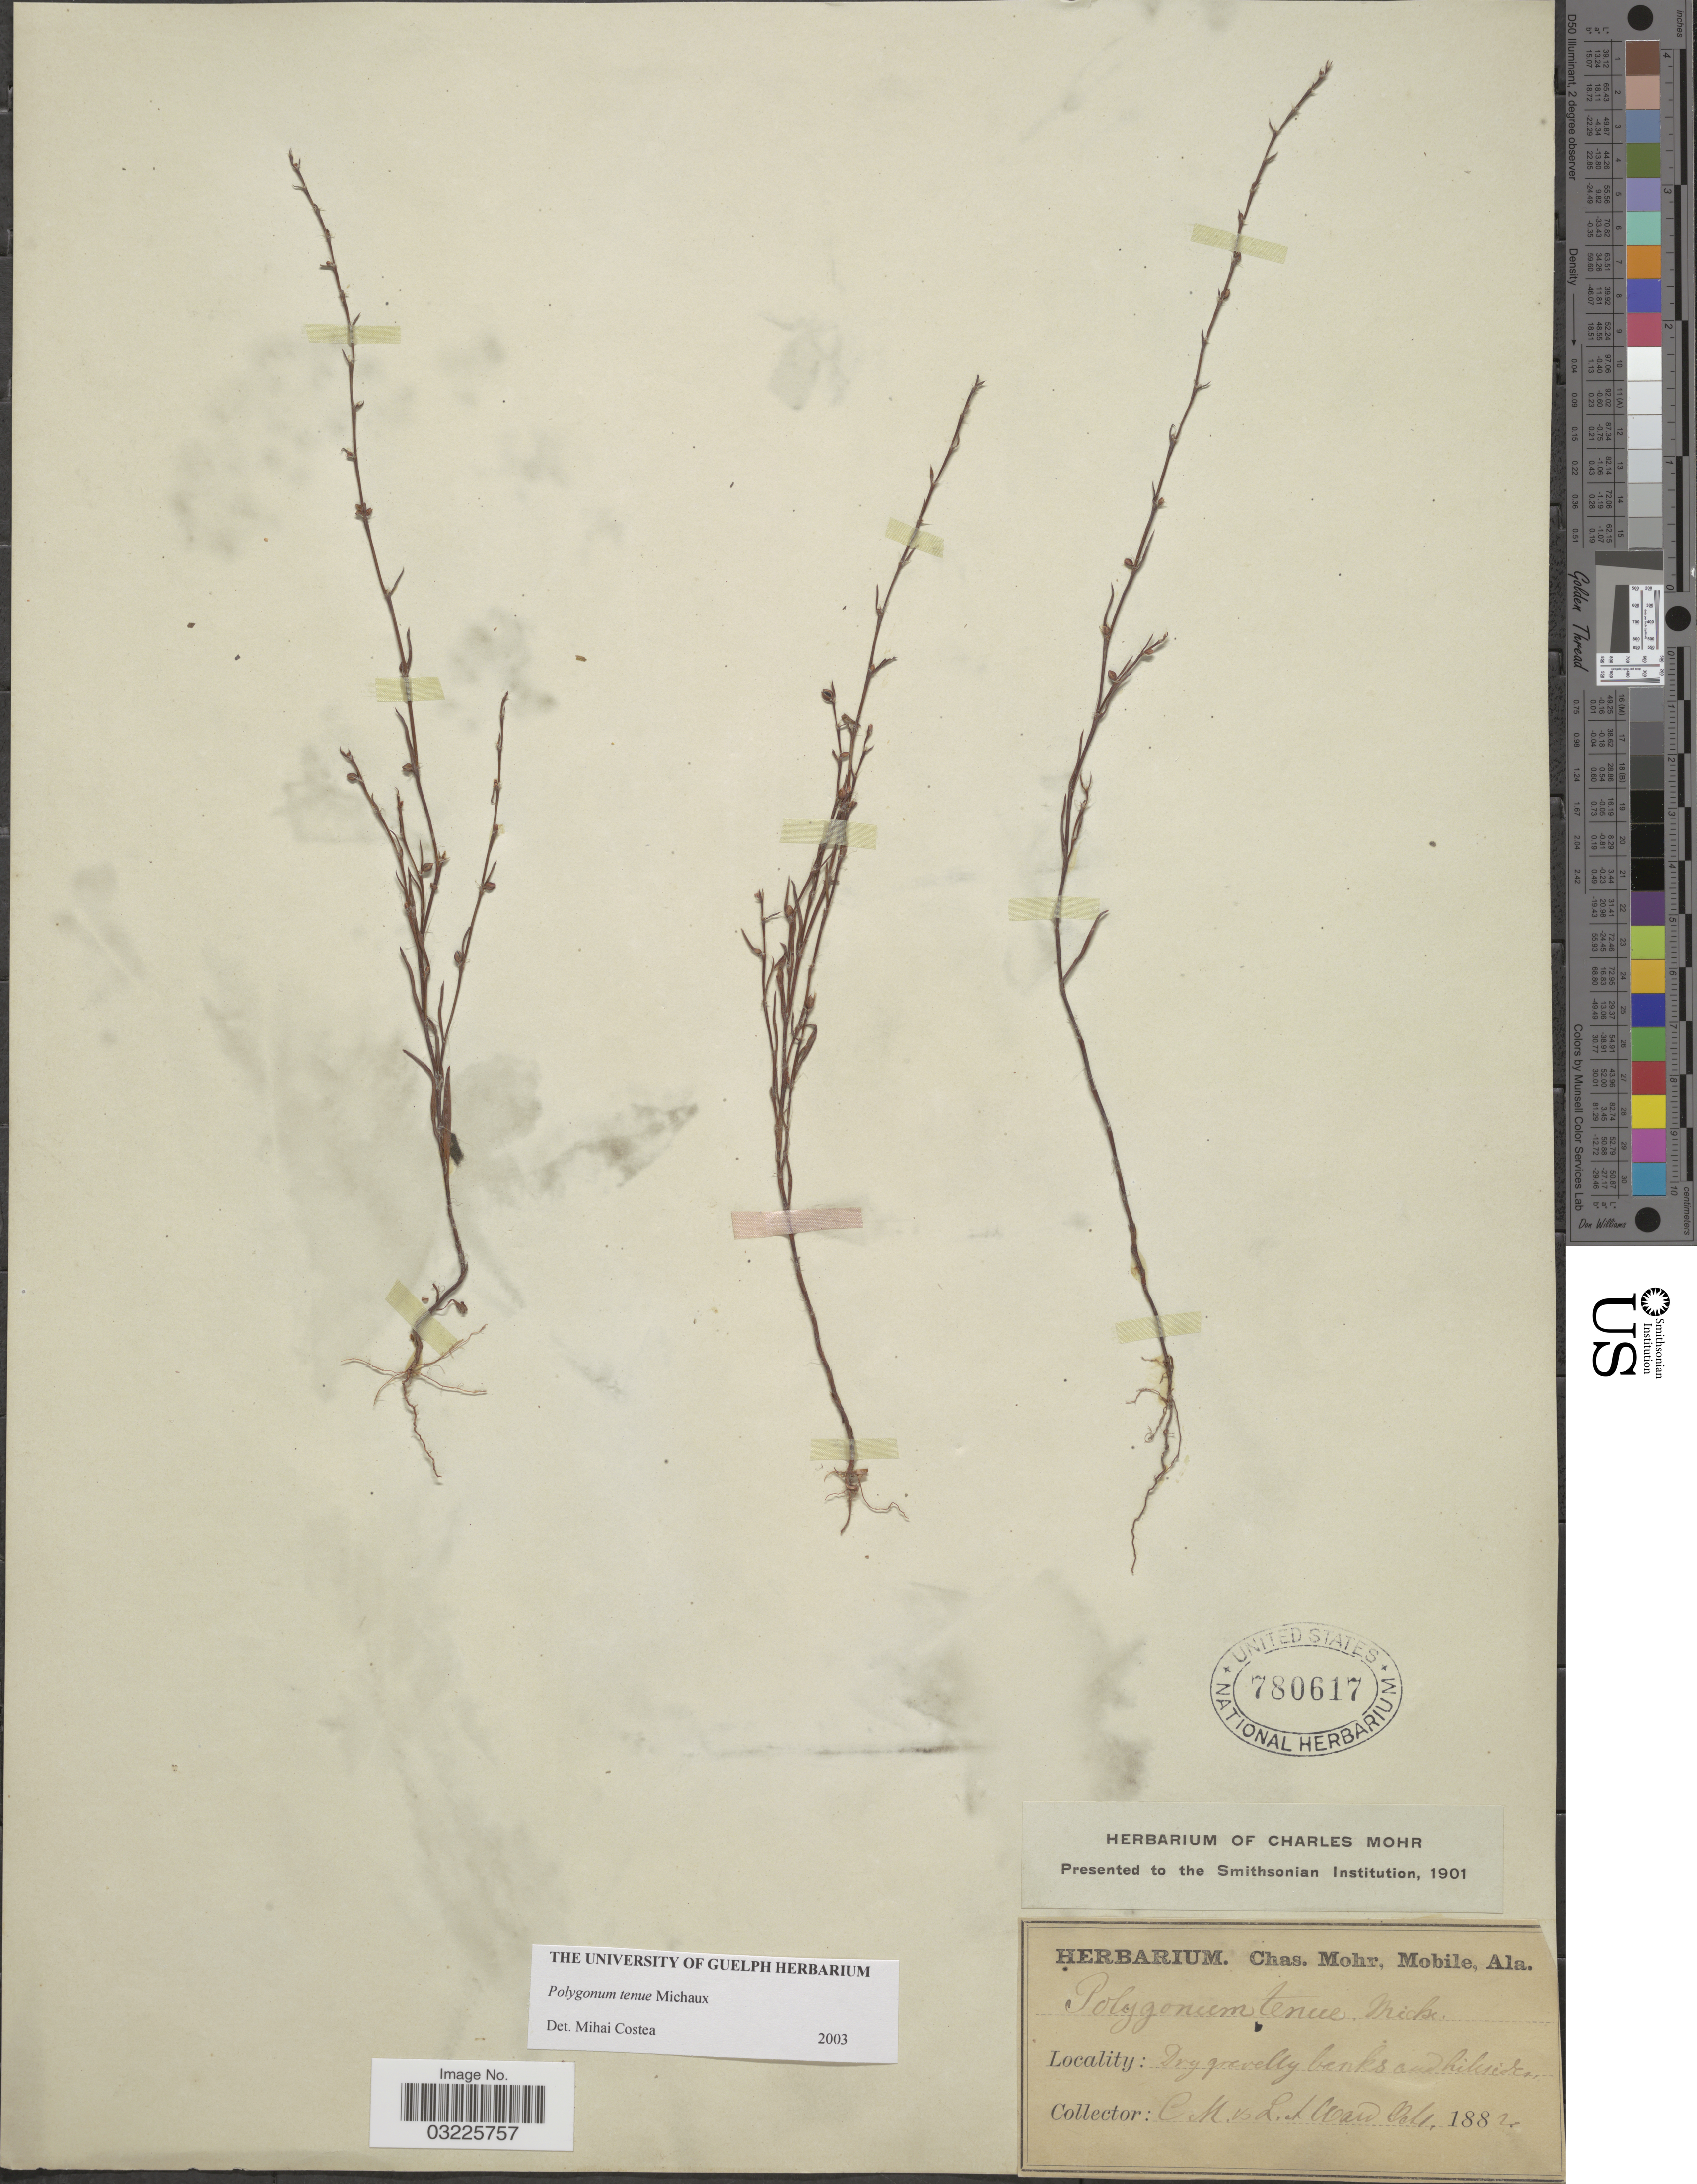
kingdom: Plantae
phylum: Tracheophyta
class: Magnoliopsida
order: Caryophyllales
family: Polygonaceae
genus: Polygonum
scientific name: Polygonum tenue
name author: F. Michx.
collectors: C. Mohr & L. Ward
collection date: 1882-10-01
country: United States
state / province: Alabama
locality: Dry gravelly banks and hillsides [no further locality]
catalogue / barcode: US 780617